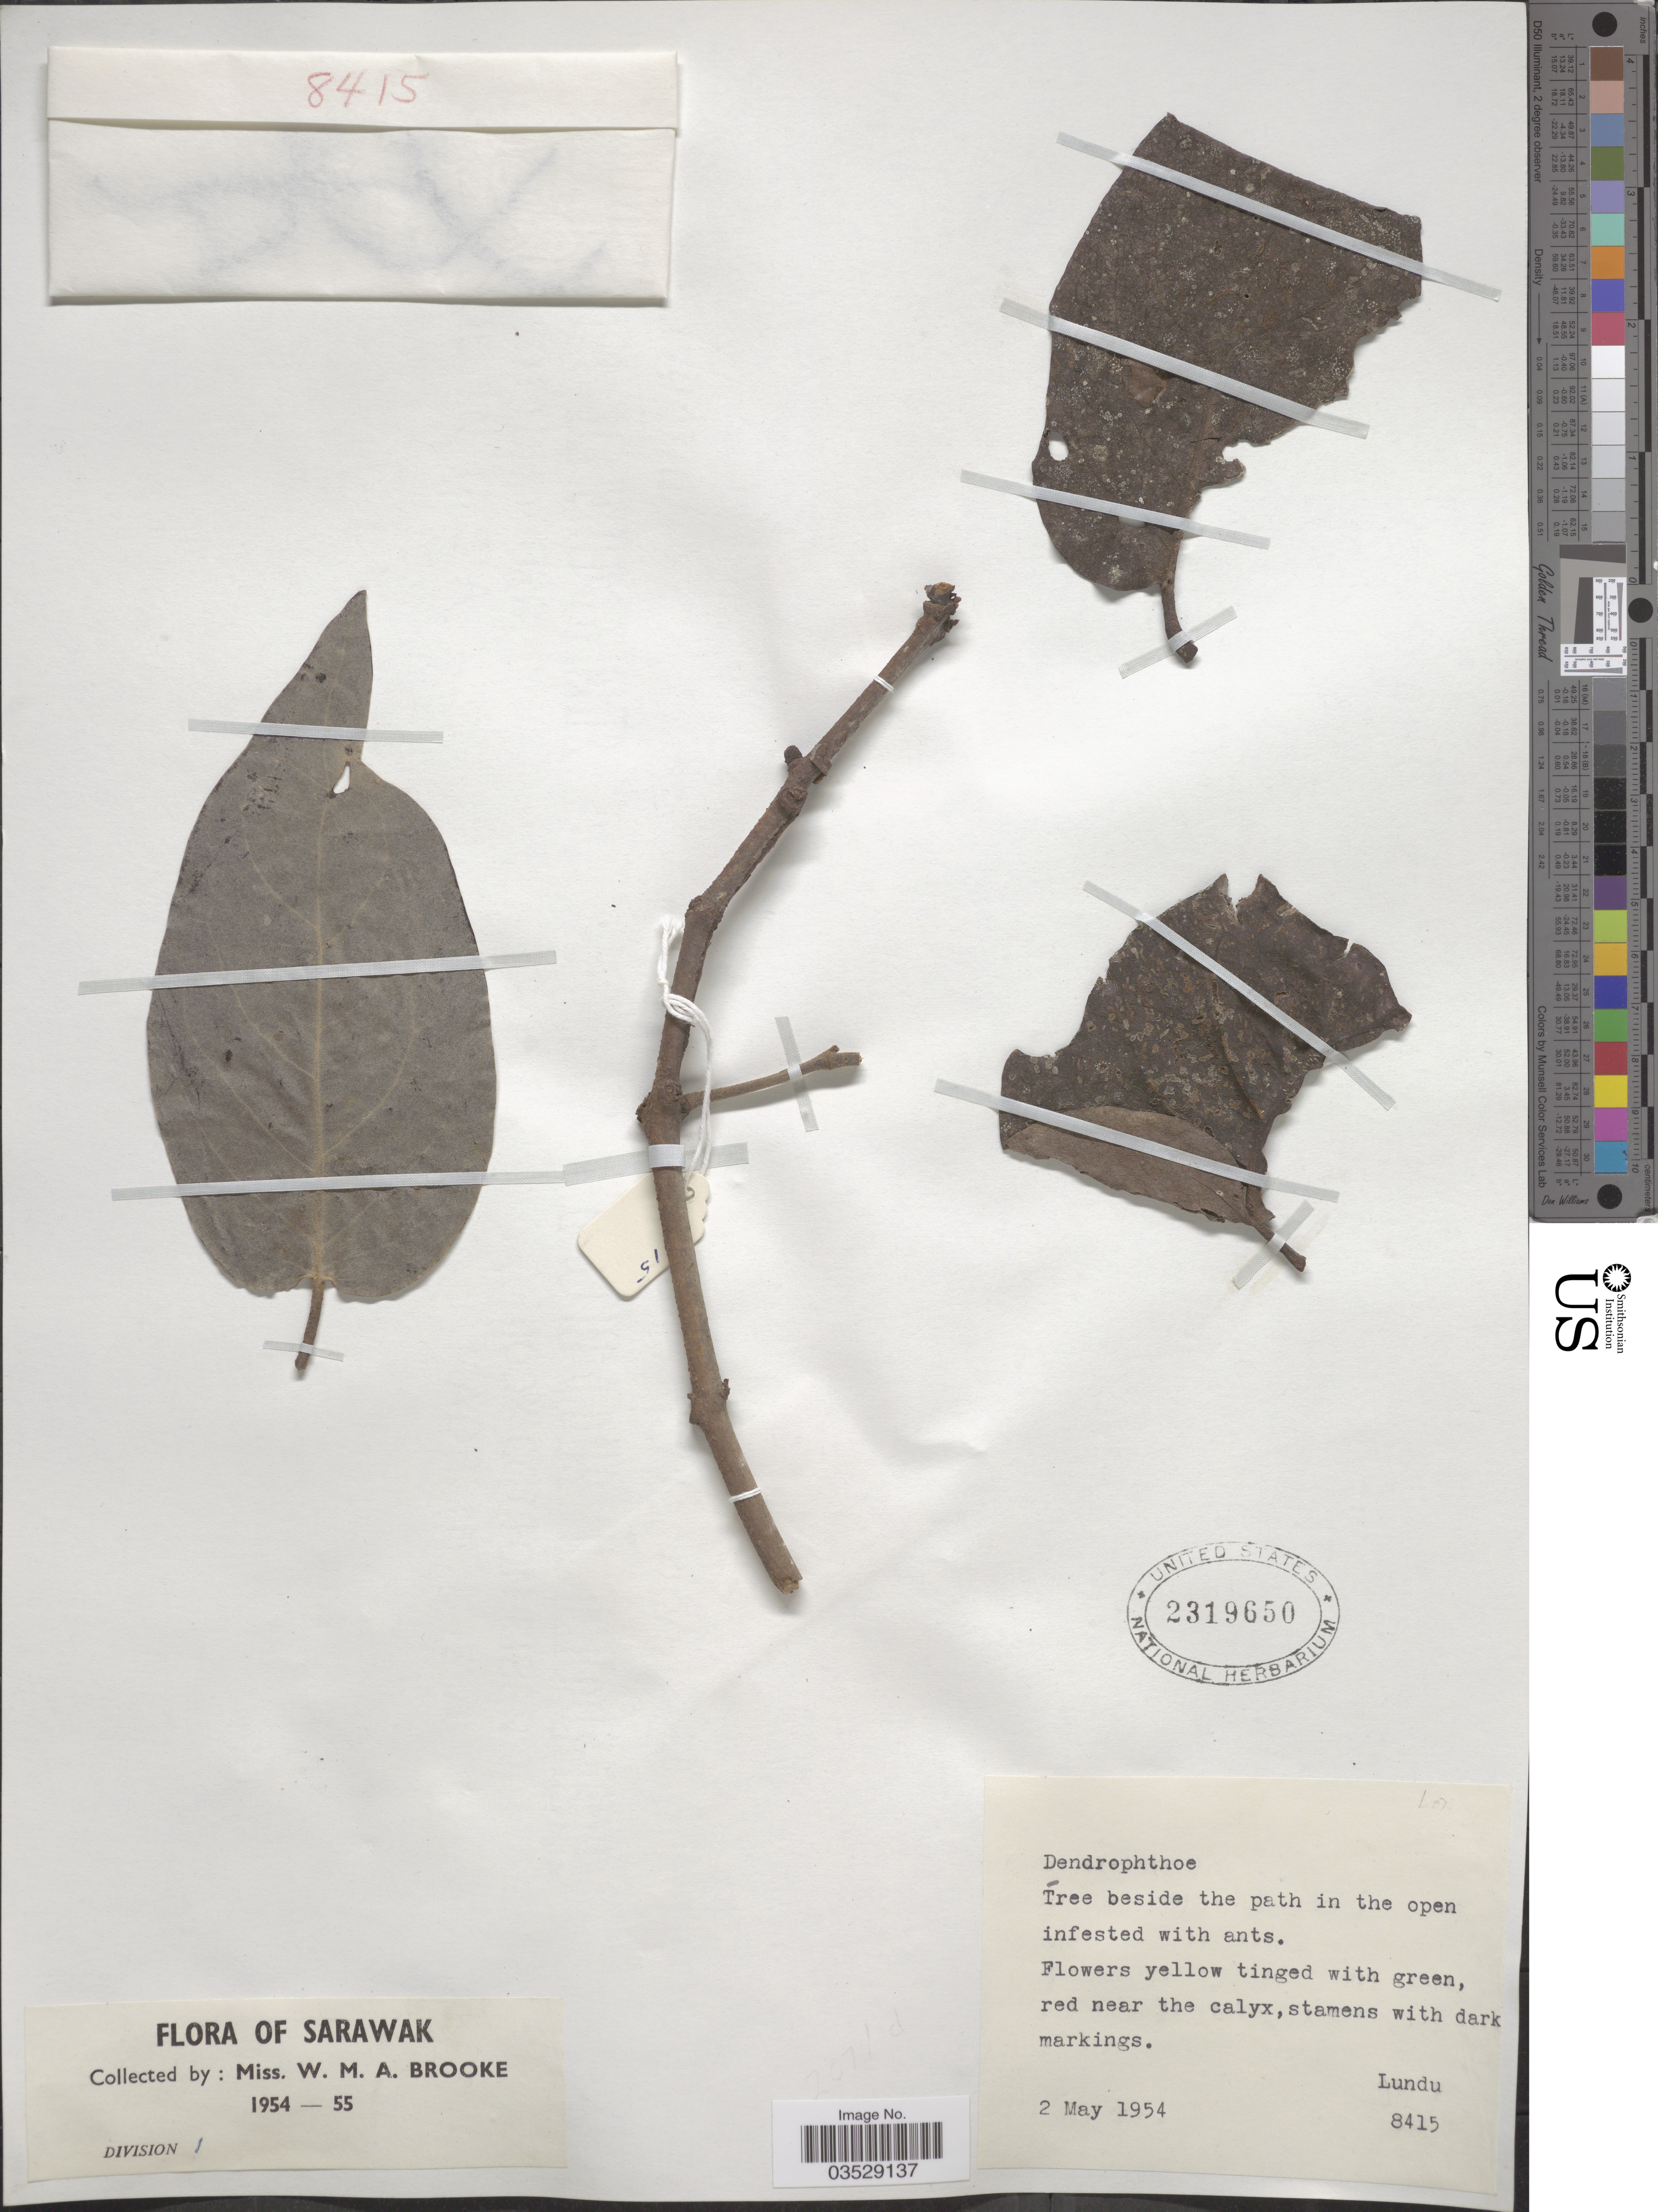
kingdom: Plantae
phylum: Tracheophyta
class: Magnoliopsida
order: Santalales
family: Loranthaceae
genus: Dendrophthoe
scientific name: Dendrophthoe sp.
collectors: W. Brooke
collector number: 8415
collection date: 1954-05-02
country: Malaysia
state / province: Sarawak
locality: Division 1. Lundu.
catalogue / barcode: US 2319650